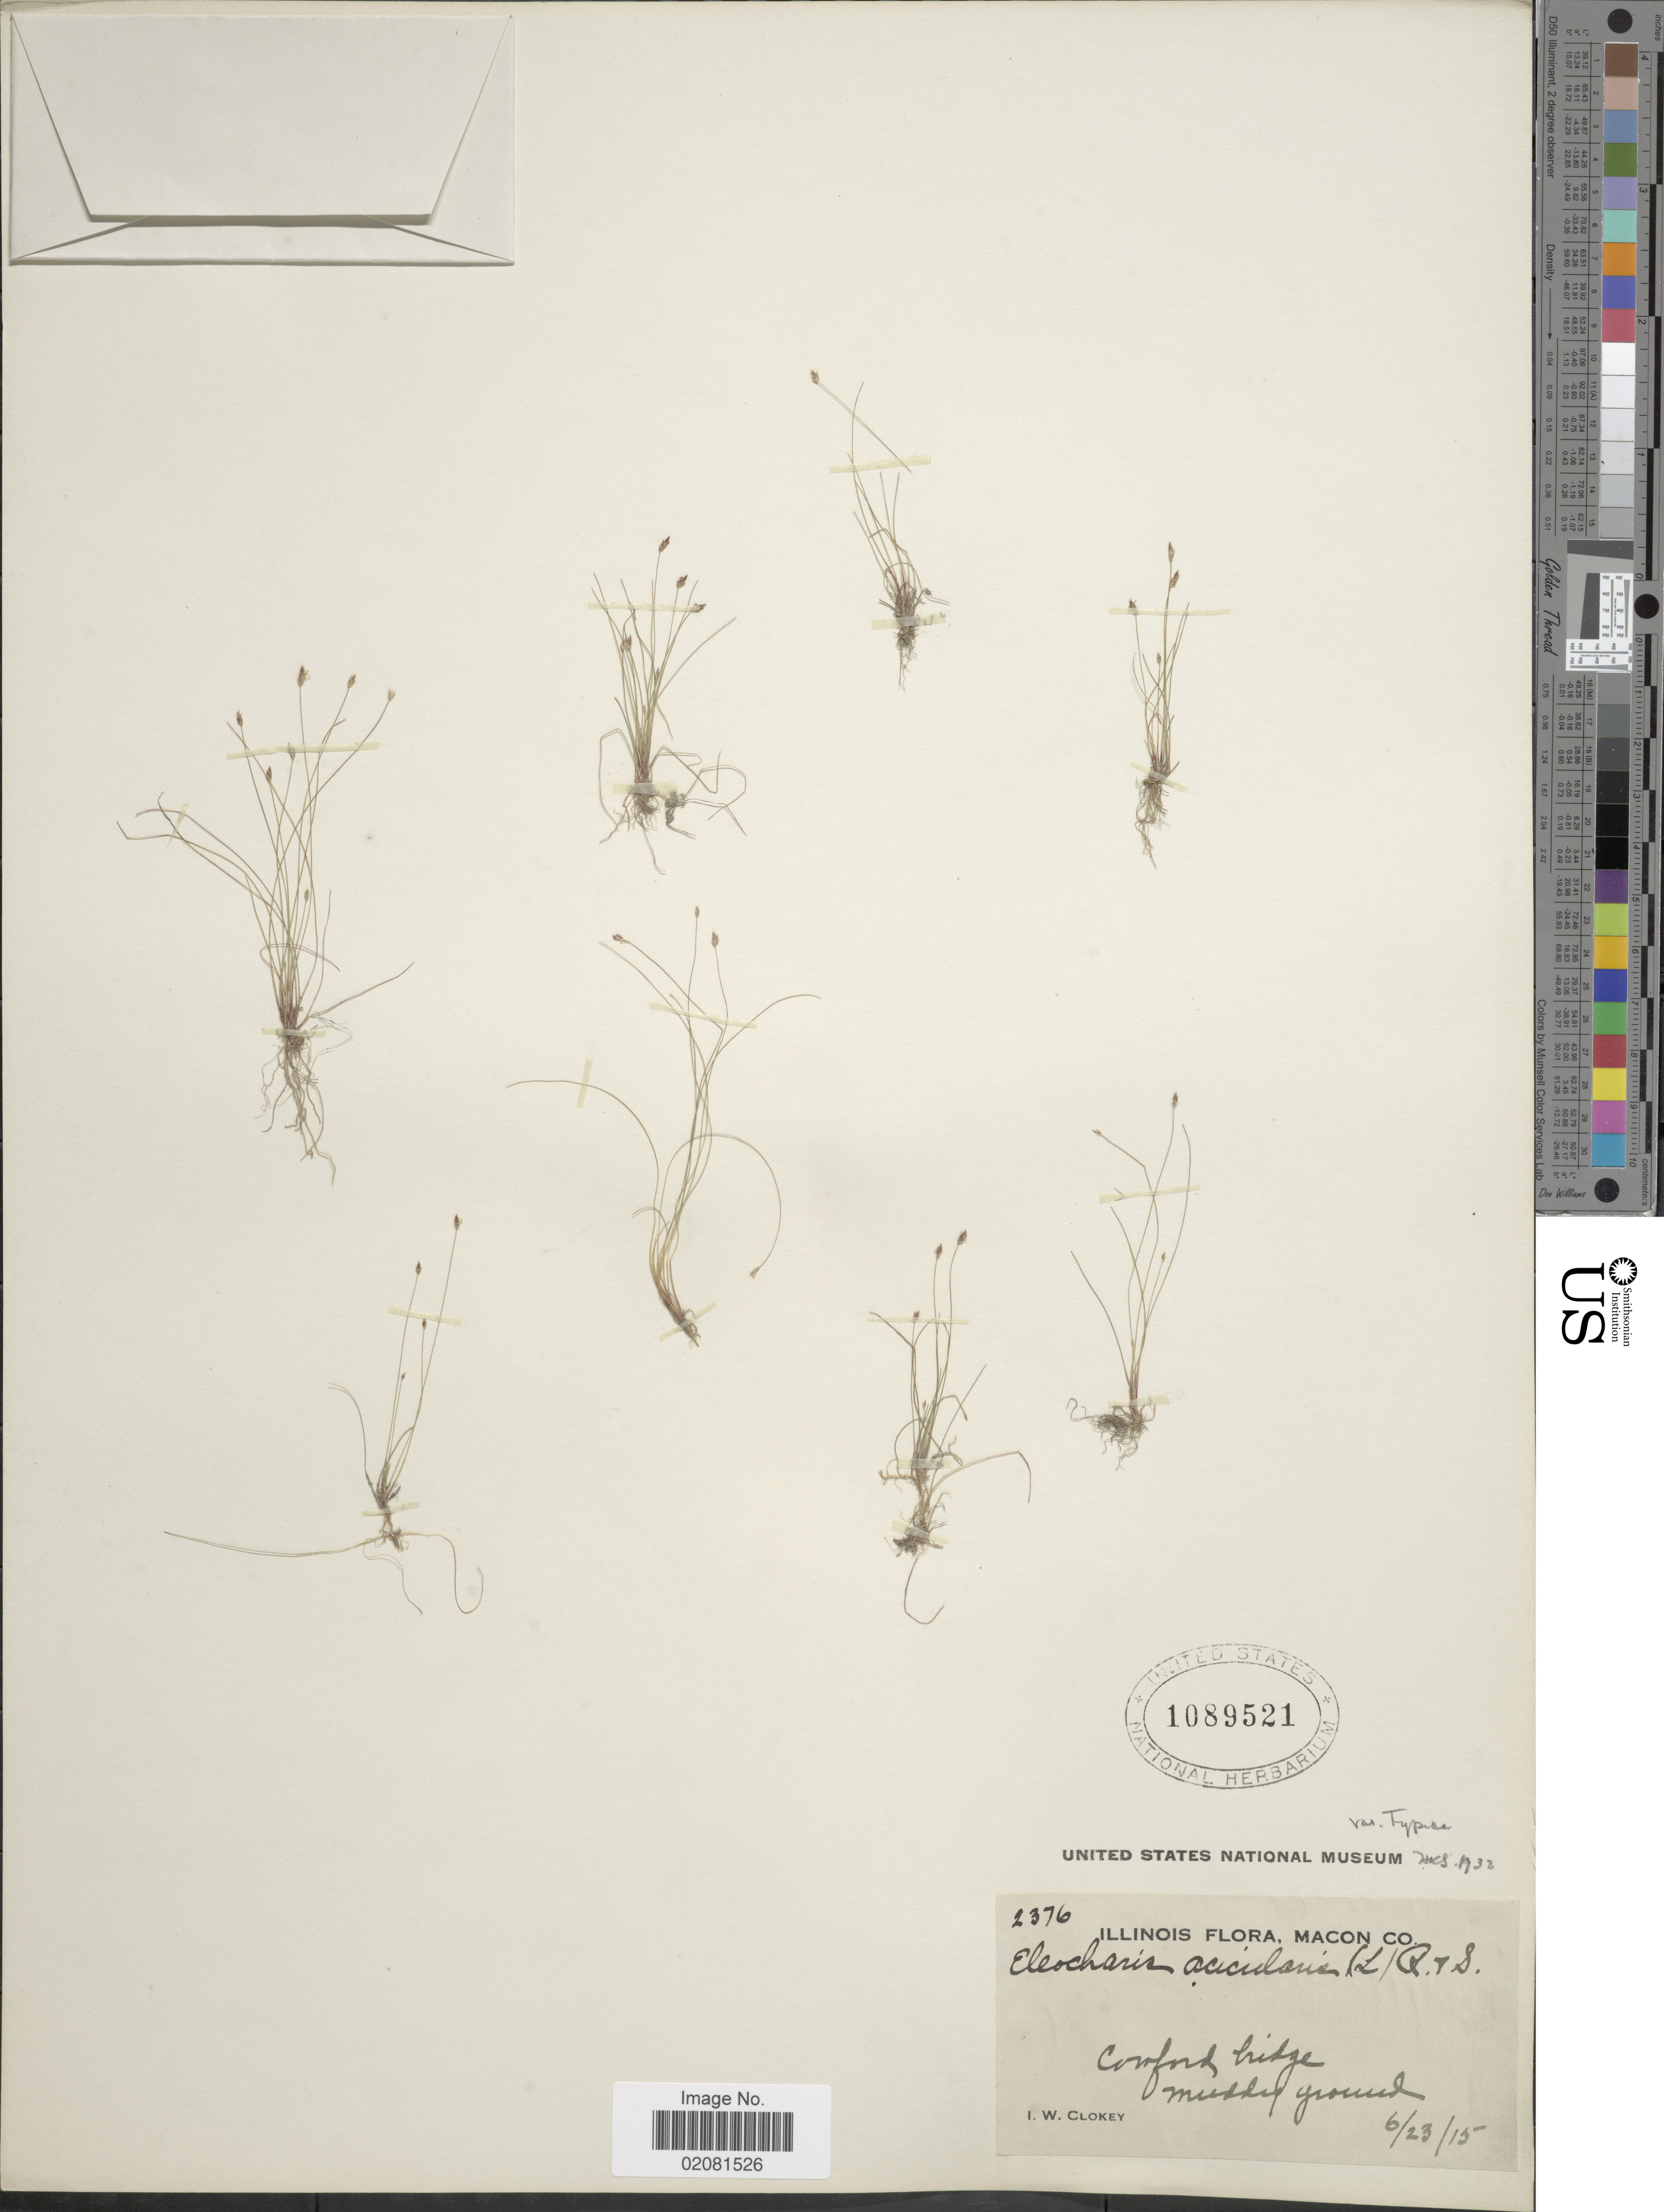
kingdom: Plantae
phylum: Tracheophyta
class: Liliopsida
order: Poales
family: Cyperaceae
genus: Eleocharis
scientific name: Eleocharis acicularis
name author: (L.) Roem. & Schult.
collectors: I. W. Clokey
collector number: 2376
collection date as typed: Transcribed d/m/y: 23/6/15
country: United States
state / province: Illinois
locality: Macon Co. Cowford bridge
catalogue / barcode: US 1089521